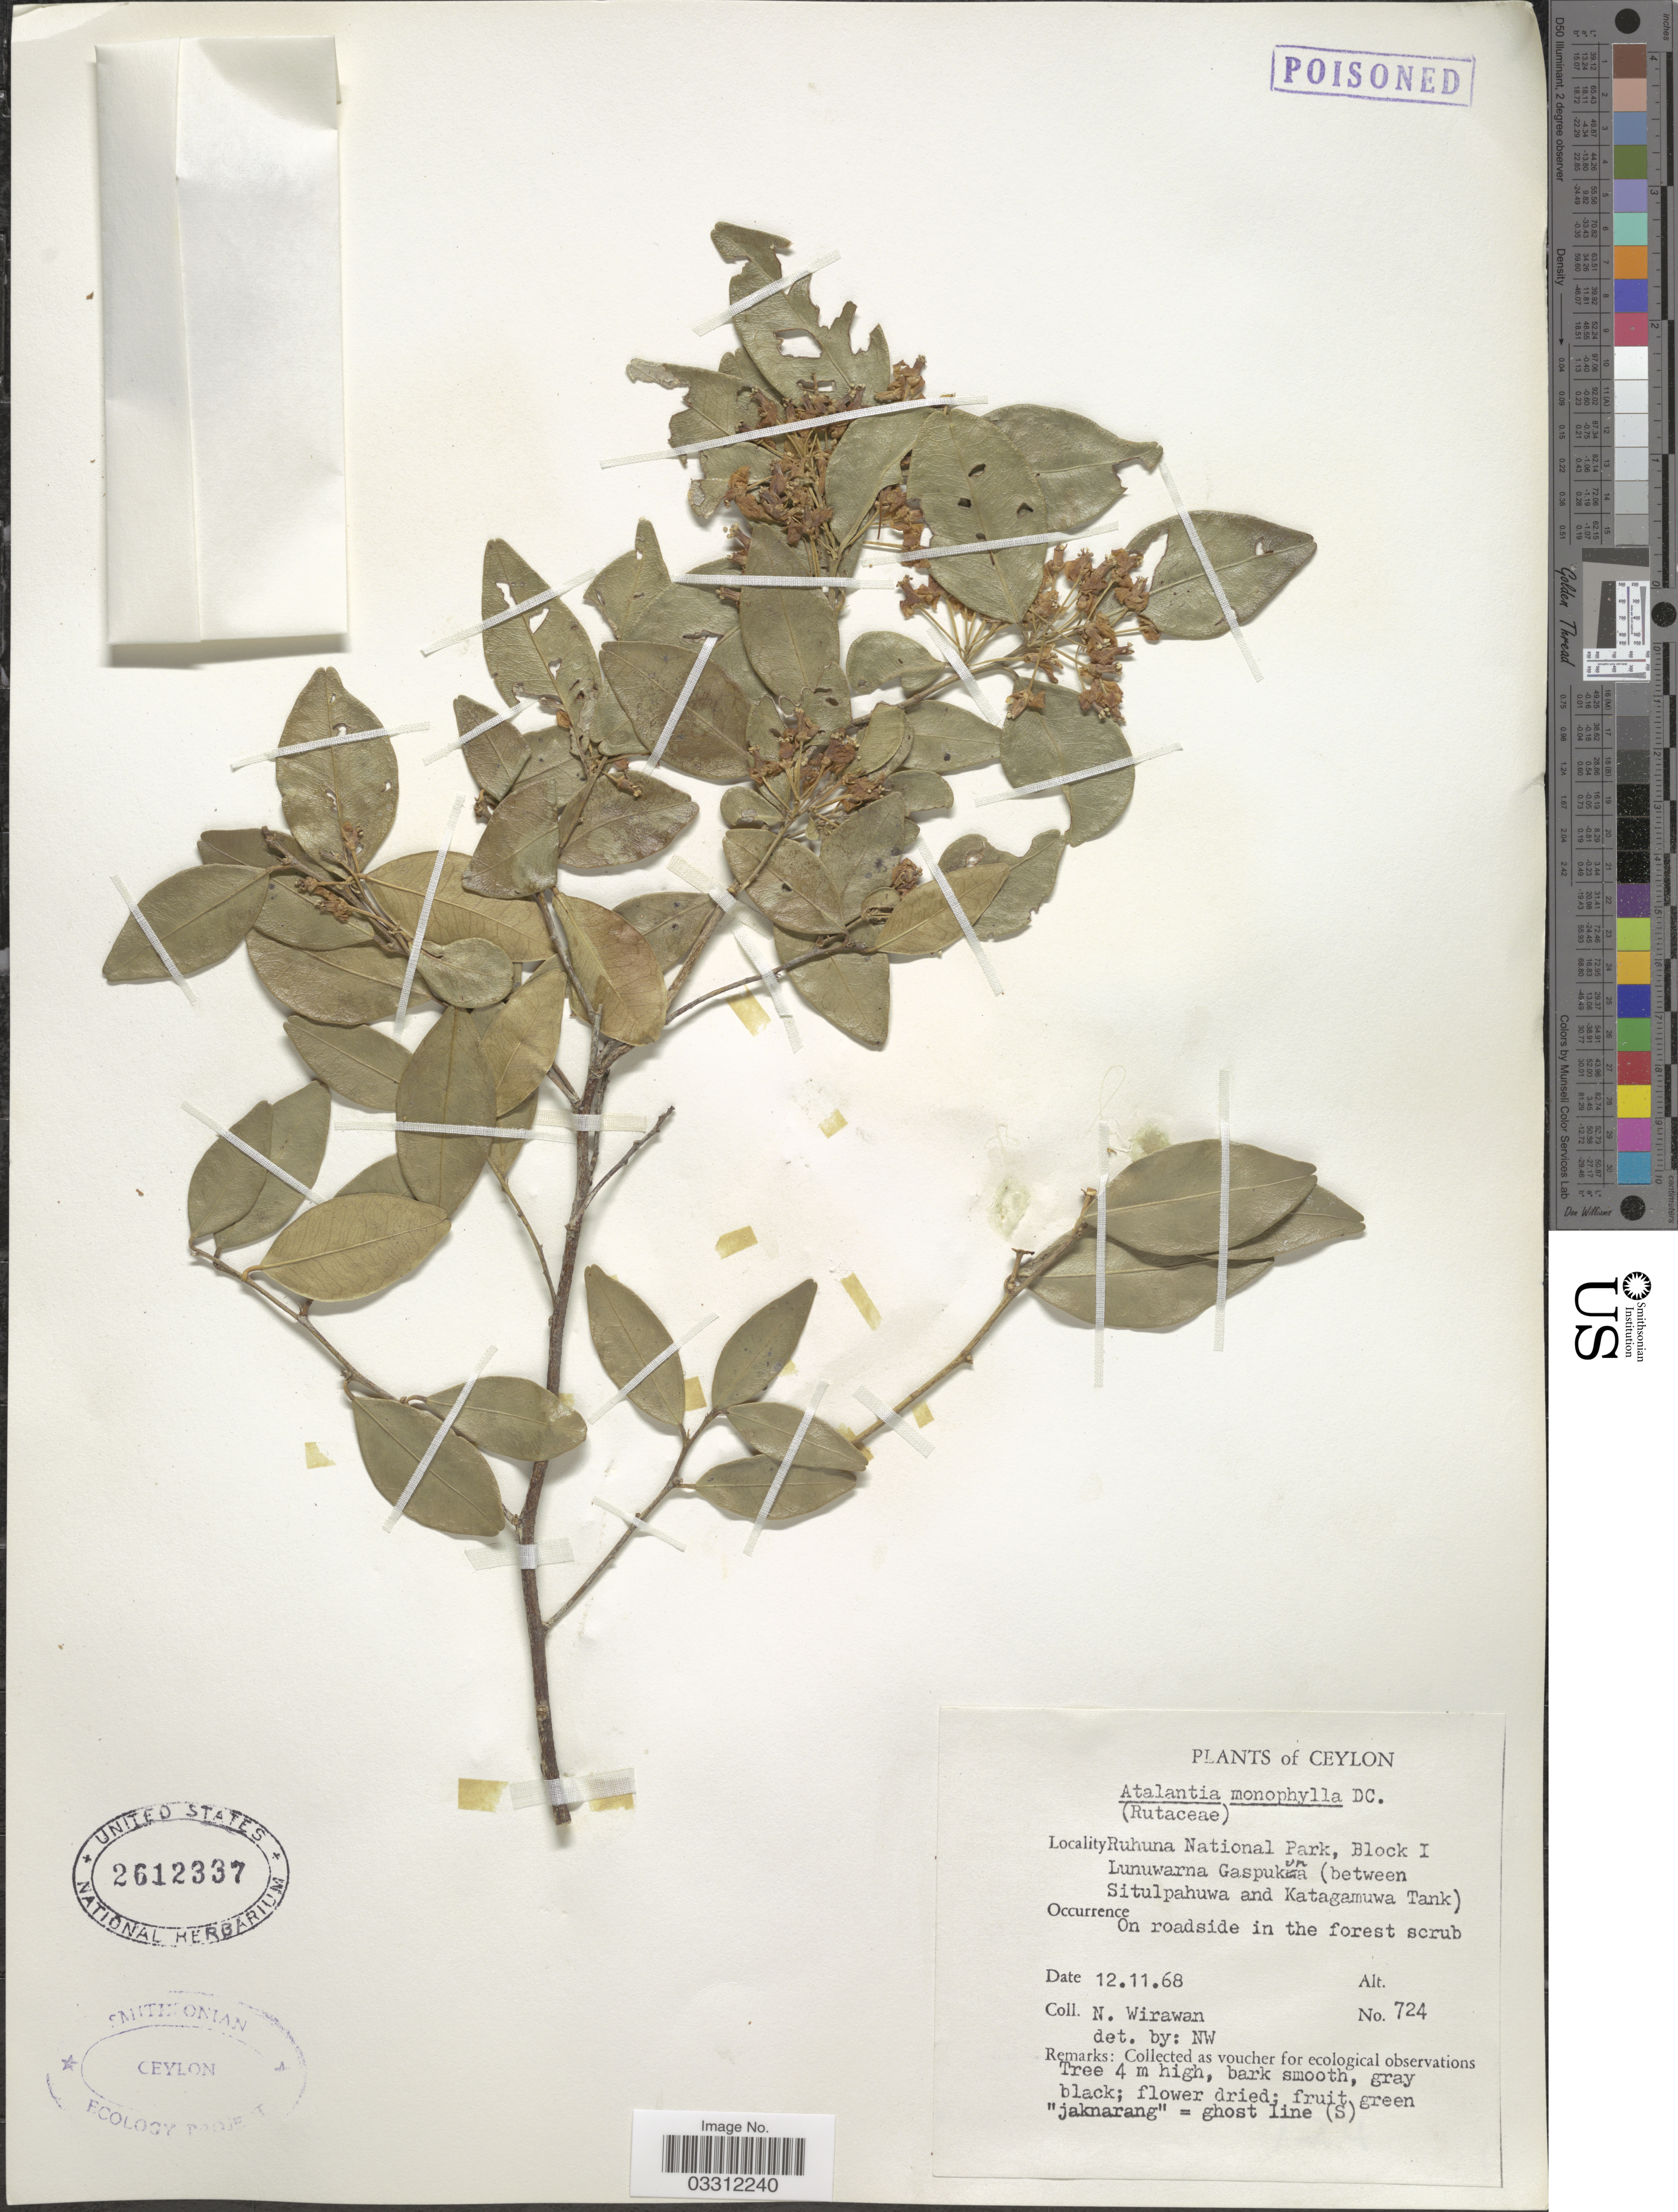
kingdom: Plantae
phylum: Tracheophyta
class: Magnoliopsida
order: Sapindales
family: Rutaceae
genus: Atalantia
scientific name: Atalantia monophylla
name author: (L.) DC.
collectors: N. Wirawan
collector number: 724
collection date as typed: Transcribed d/m/y: 12/11/68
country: Sri Lanka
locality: Ceylon, Ruhuna National Park, Block 1, Lunuwarna Gaspukum (between Situlpahuwa and Katagamuwa Tank).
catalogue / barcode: US 2612337